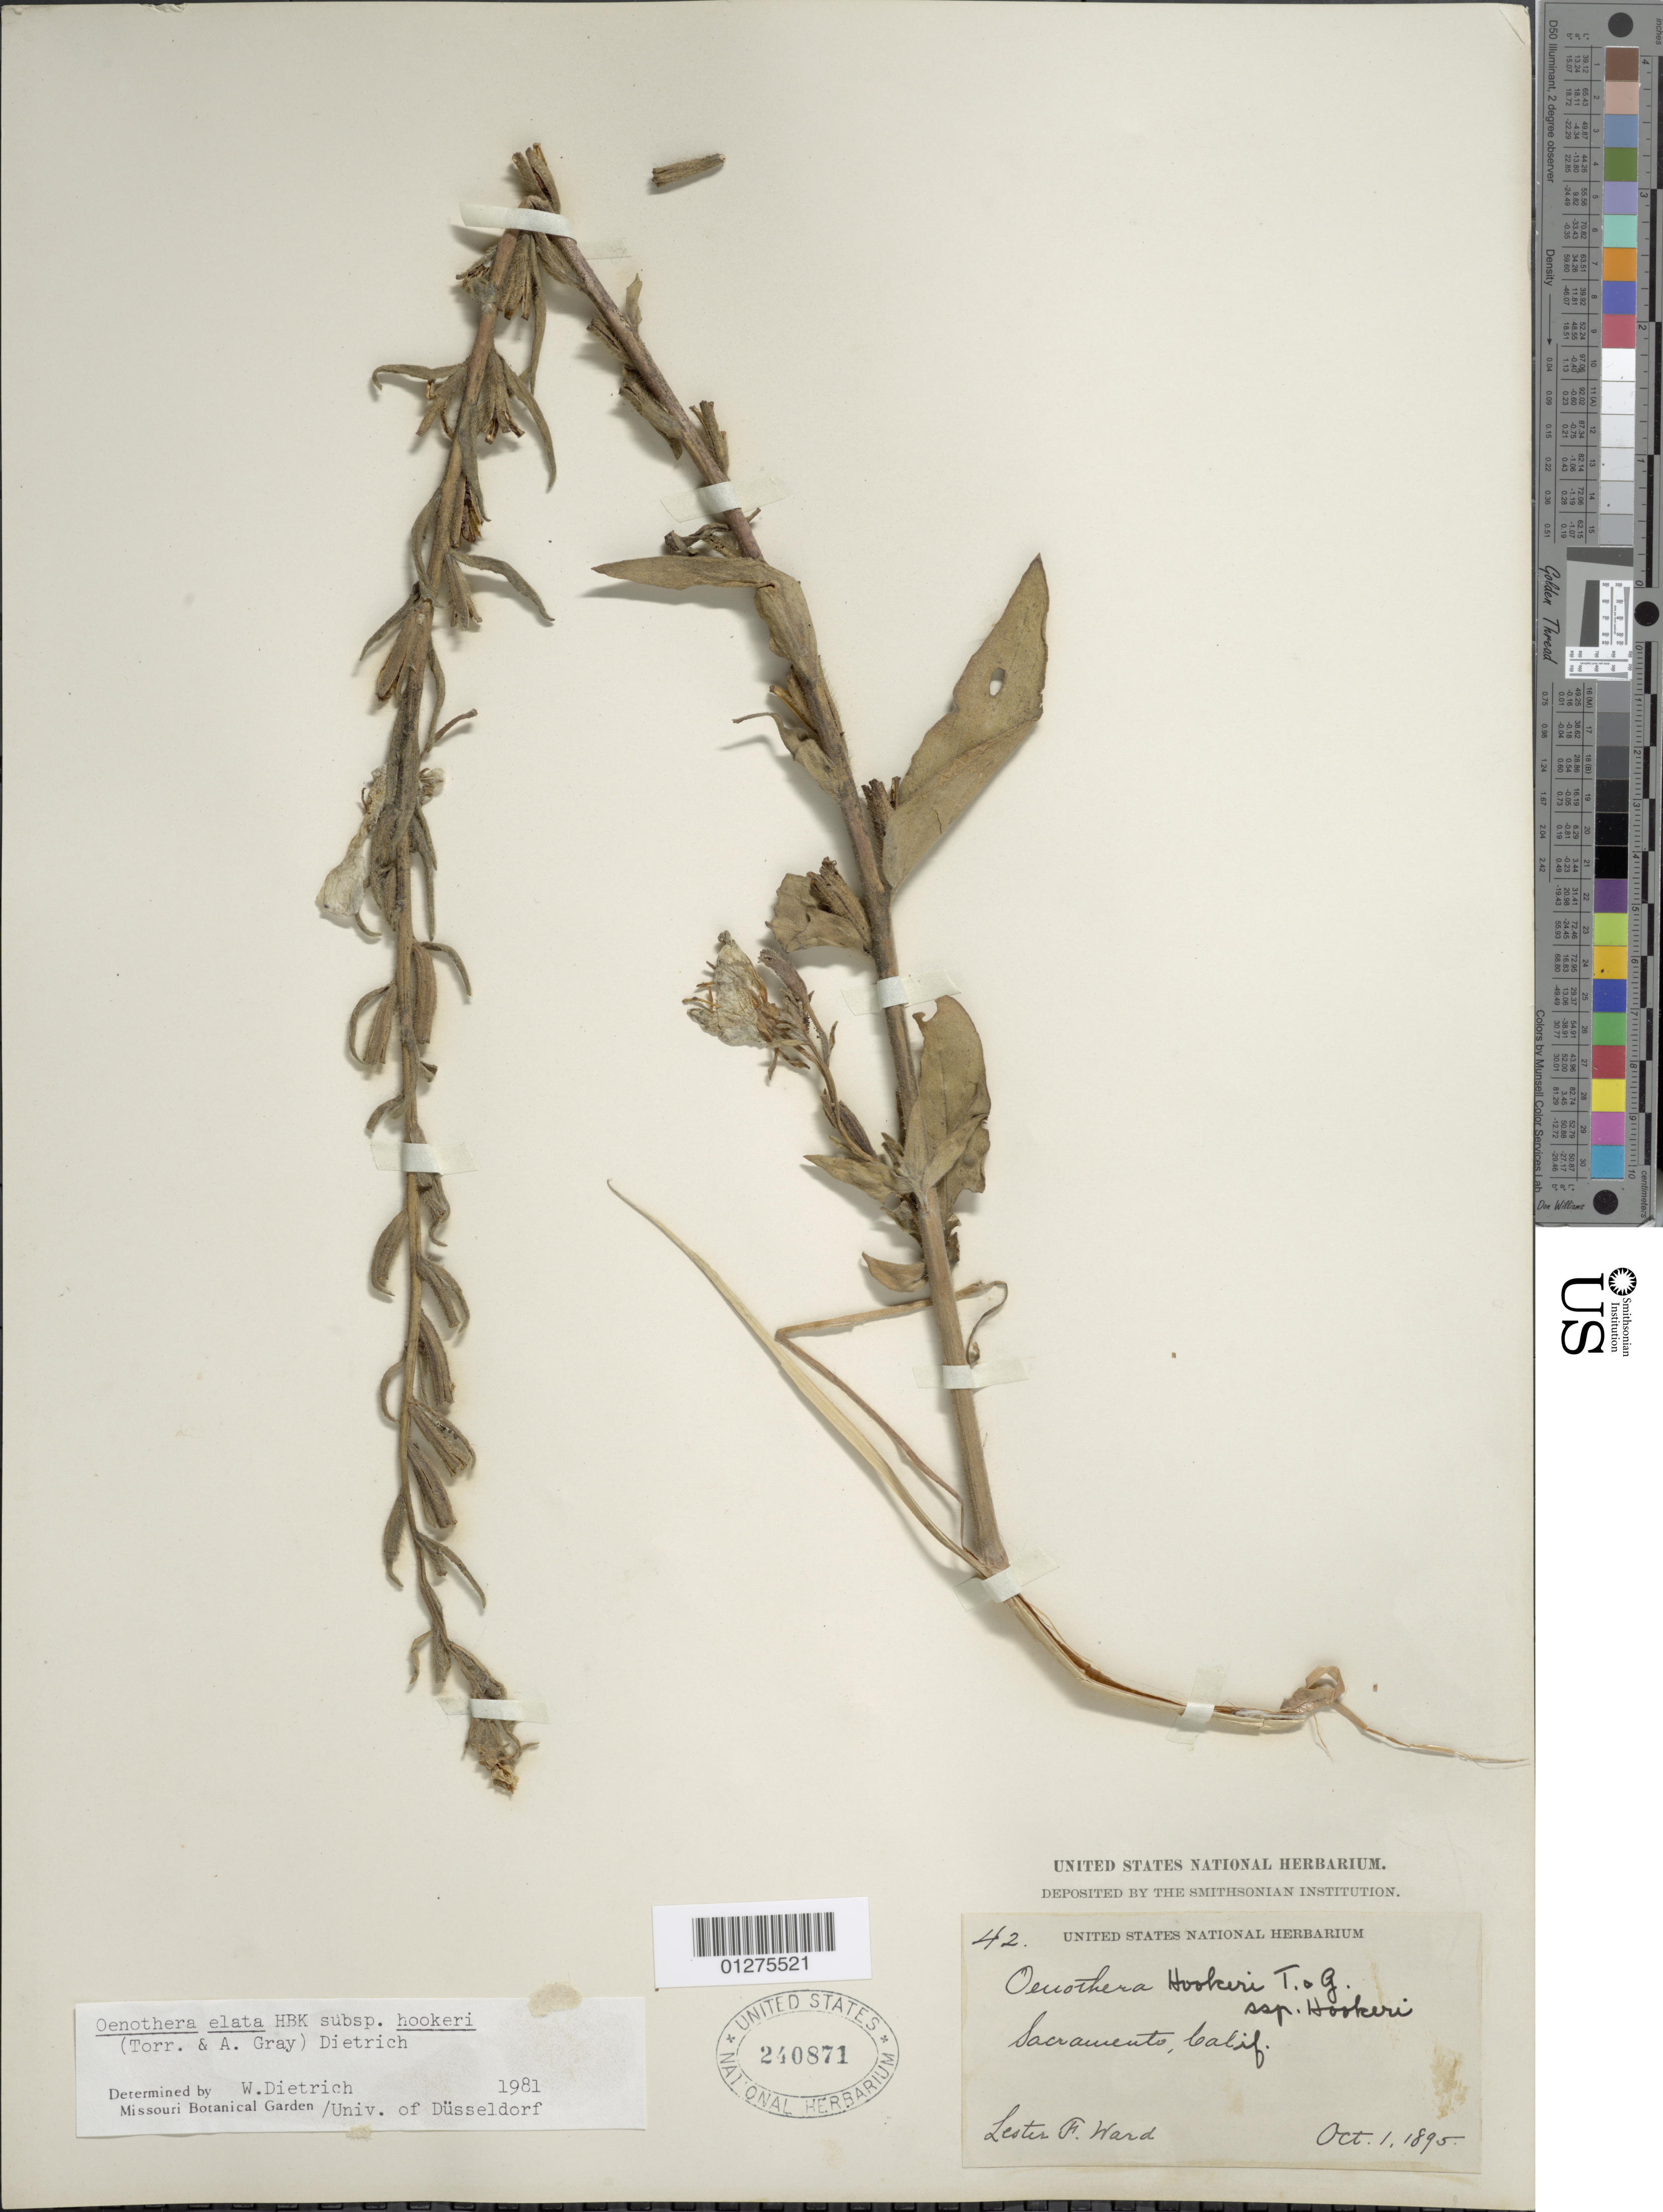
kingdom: Plantae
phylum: Tracheophyta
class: Magnoliopsida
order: Myrtales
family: Onagraceae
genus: Oenothera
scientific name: Oenothera elata subsp. hookeri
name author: (Torr. & A. Gray) W. Dietr. & W.L. Wagner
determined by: Dietrich, W.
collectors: L. F. Ward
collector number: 42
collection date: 1895-10-01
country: United States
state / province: California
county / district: Sacramento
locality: Sacramento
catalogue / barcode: US 240871